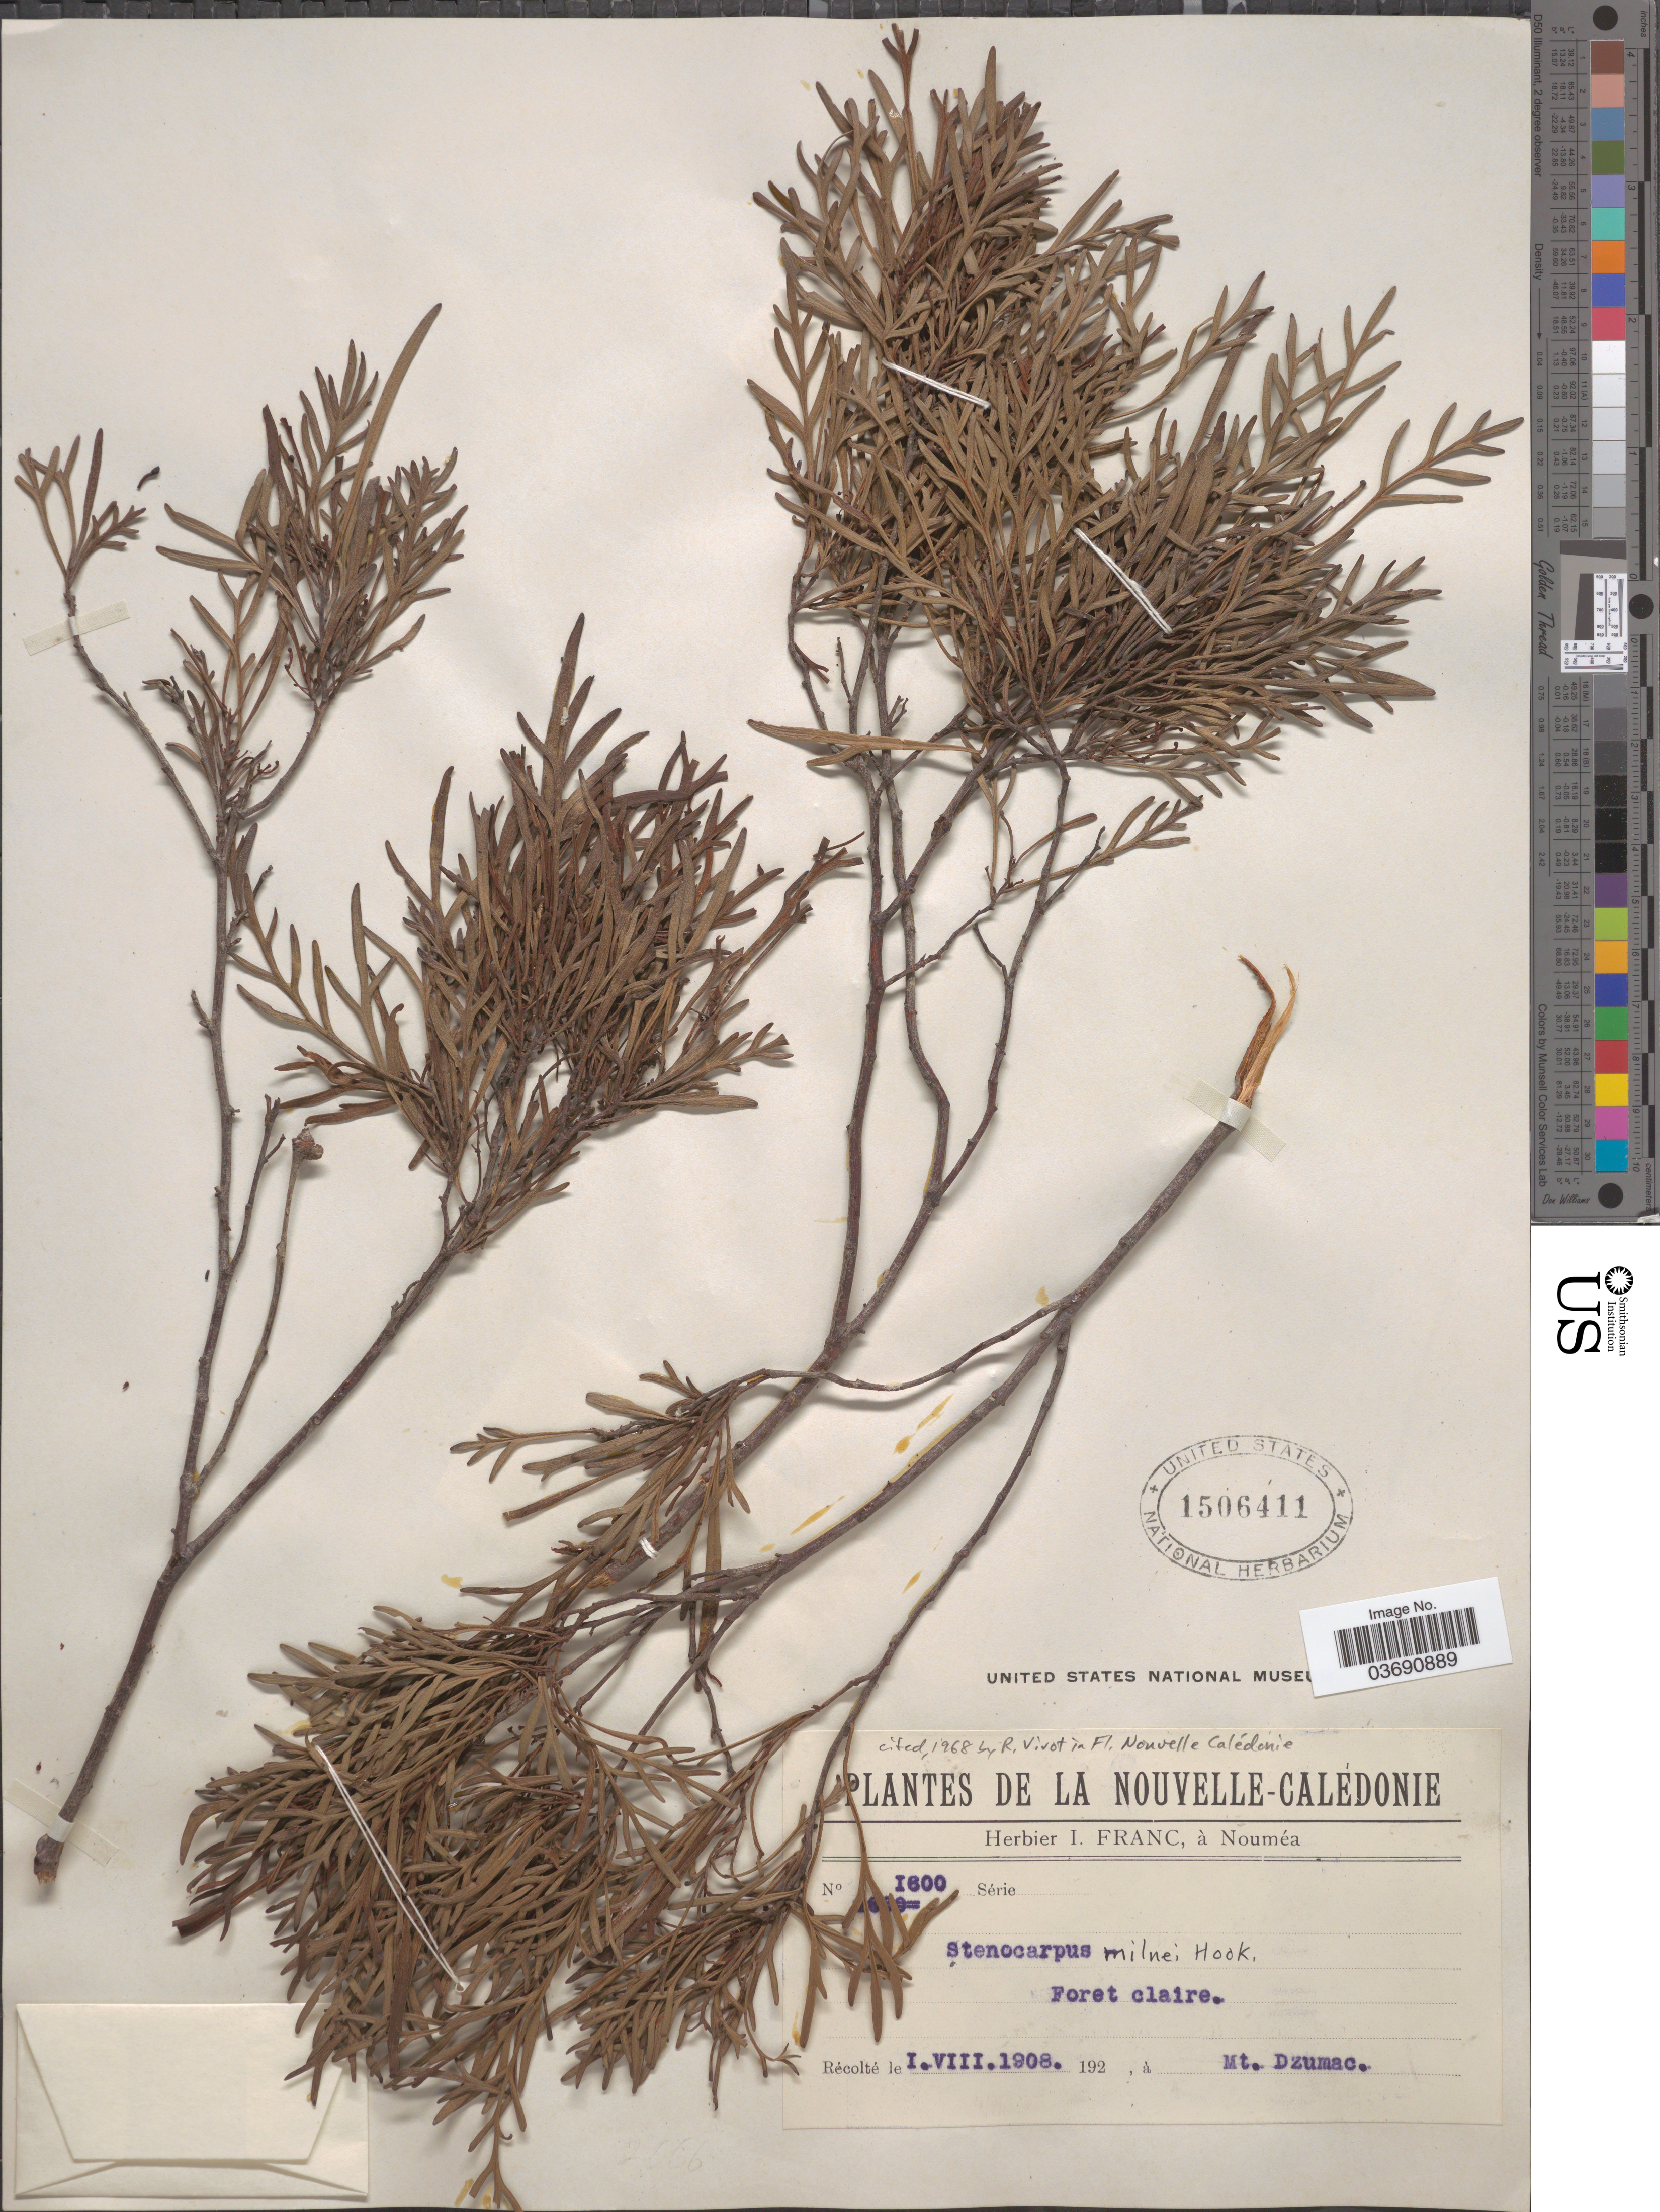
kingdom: Plantae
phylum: Tracheophyta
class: Magnoliopsida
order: Proteales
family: Proteaceae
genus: Stenocarpus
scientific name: Stenocarpus milnei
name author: Hook.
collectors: ex herb. I. Franc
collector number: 1600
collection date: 1908-08-01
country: New Caledonia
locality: La Nouvelle-Calédonie. Mt. Dzumac.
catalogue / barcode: US 1506411